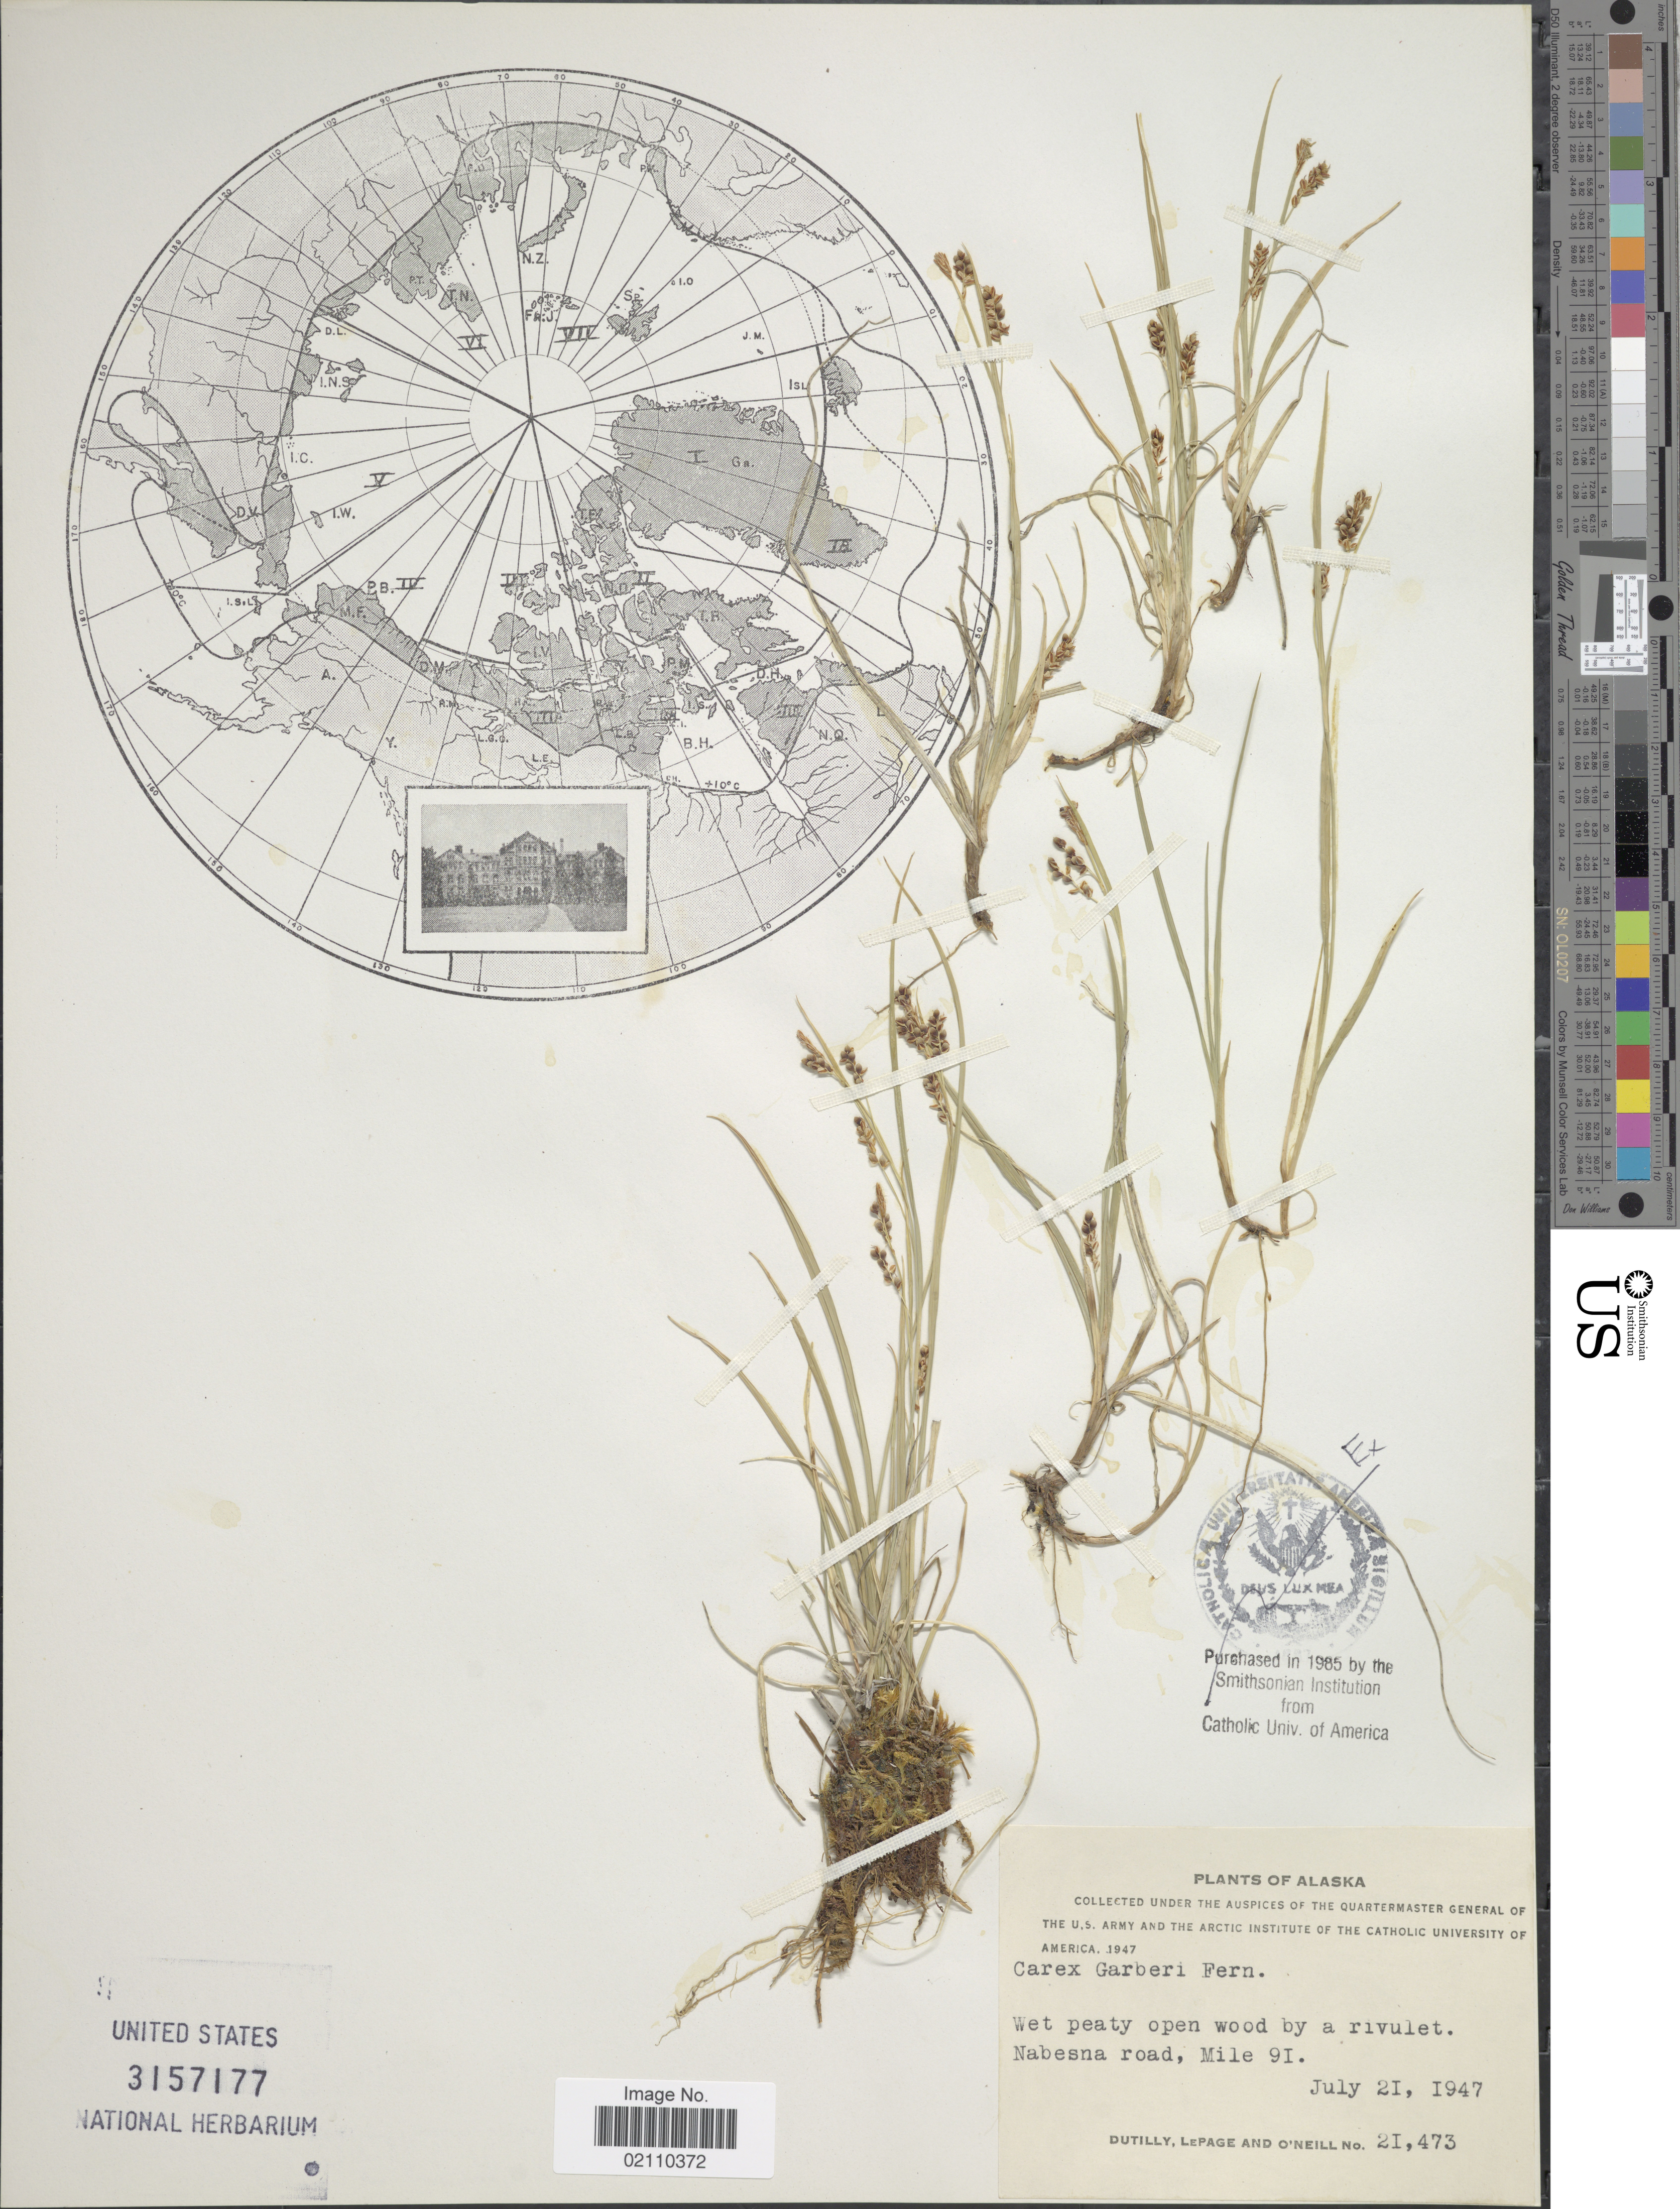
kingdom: Plantae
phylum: Tracheophyta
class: Liliopsida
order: Poales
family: Cyperaceae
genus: Carex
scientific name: Carex garberi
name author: Fernald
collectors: -. Dutilly, -. LePage & O' Neill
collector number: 21473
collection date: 1947-07-21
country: United States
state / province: Alaska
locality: Wet peaty open wood by a rivulet, Nabesna road, Mile 91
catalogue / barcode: US 3157177